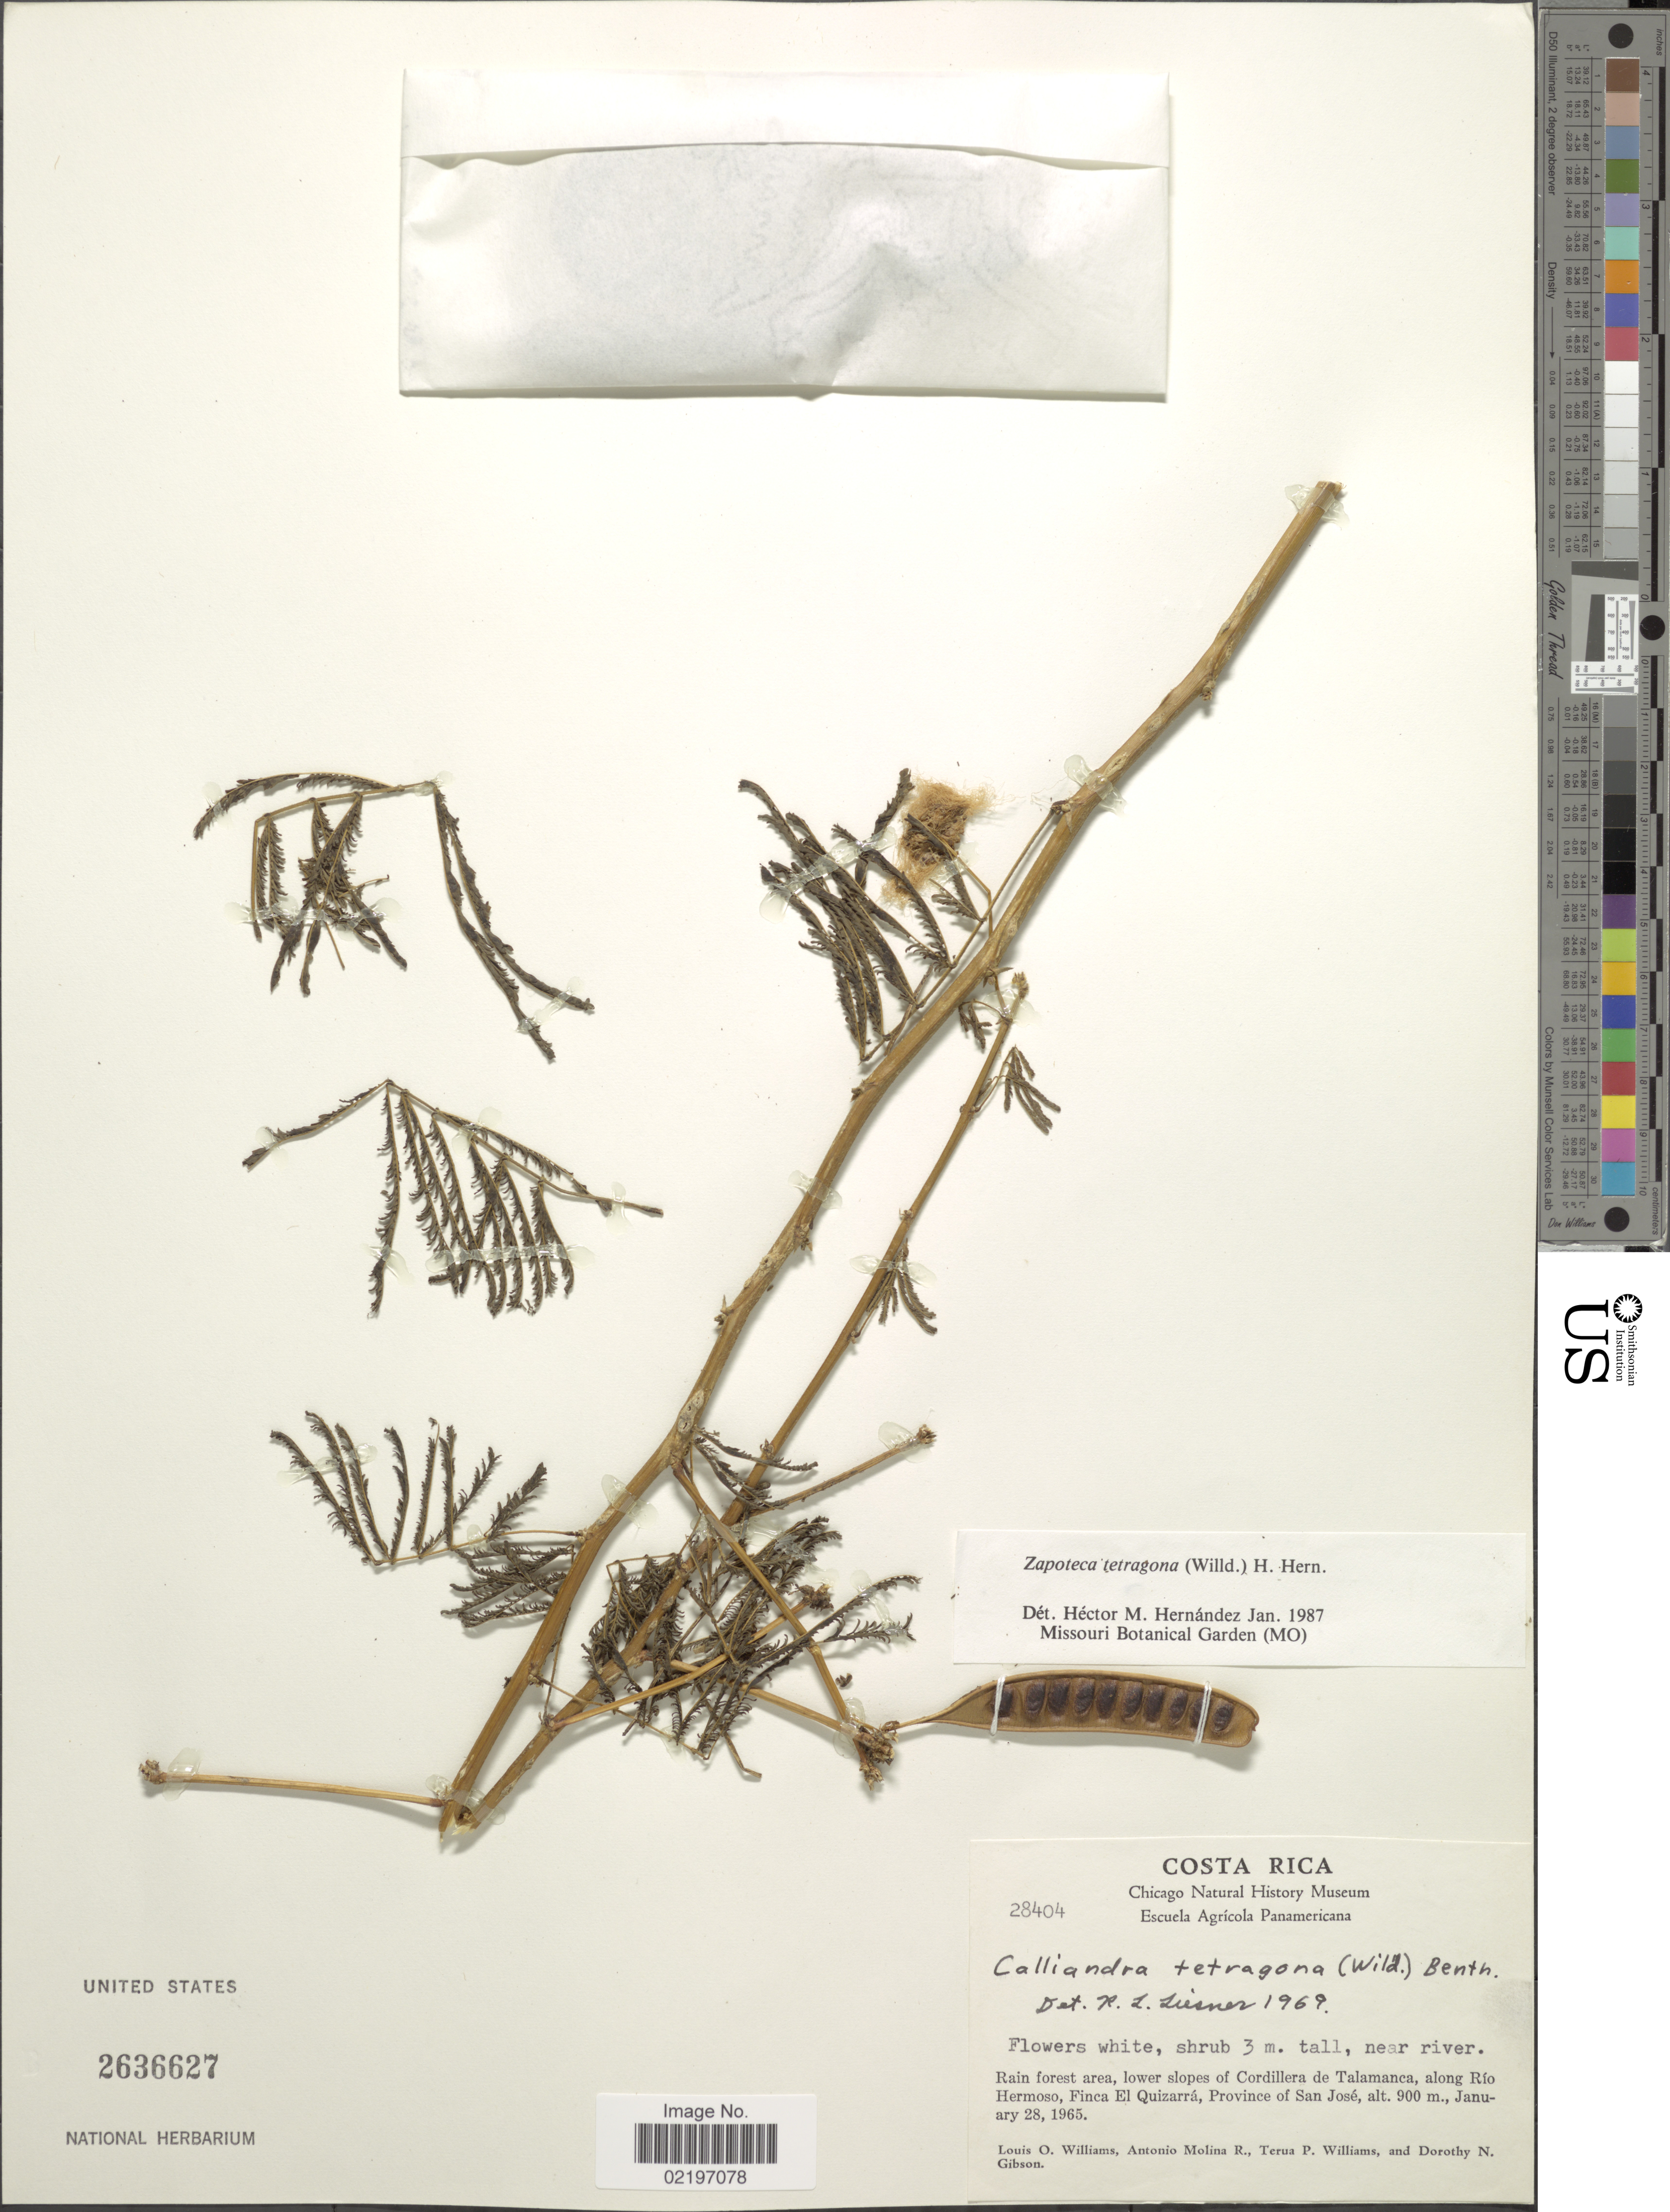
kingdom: Plantae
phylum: Tracheophyta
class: Magnoliopsida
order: Fabales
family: Fabaceae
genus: Zapoteca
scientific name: Zapoteca tetragona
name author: (Willd.) H.M. Hern.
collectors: L. O. Williams, A. Molina R., T. P. Williams & D. N. Gibson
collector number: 28404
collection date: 1965-01-28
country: Costa Rica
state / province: San José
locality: Lower slopes of Cordillera de Talamanca along Rio Hermoso, Finca El Quizarra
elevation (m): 900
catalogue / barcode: US 2636627